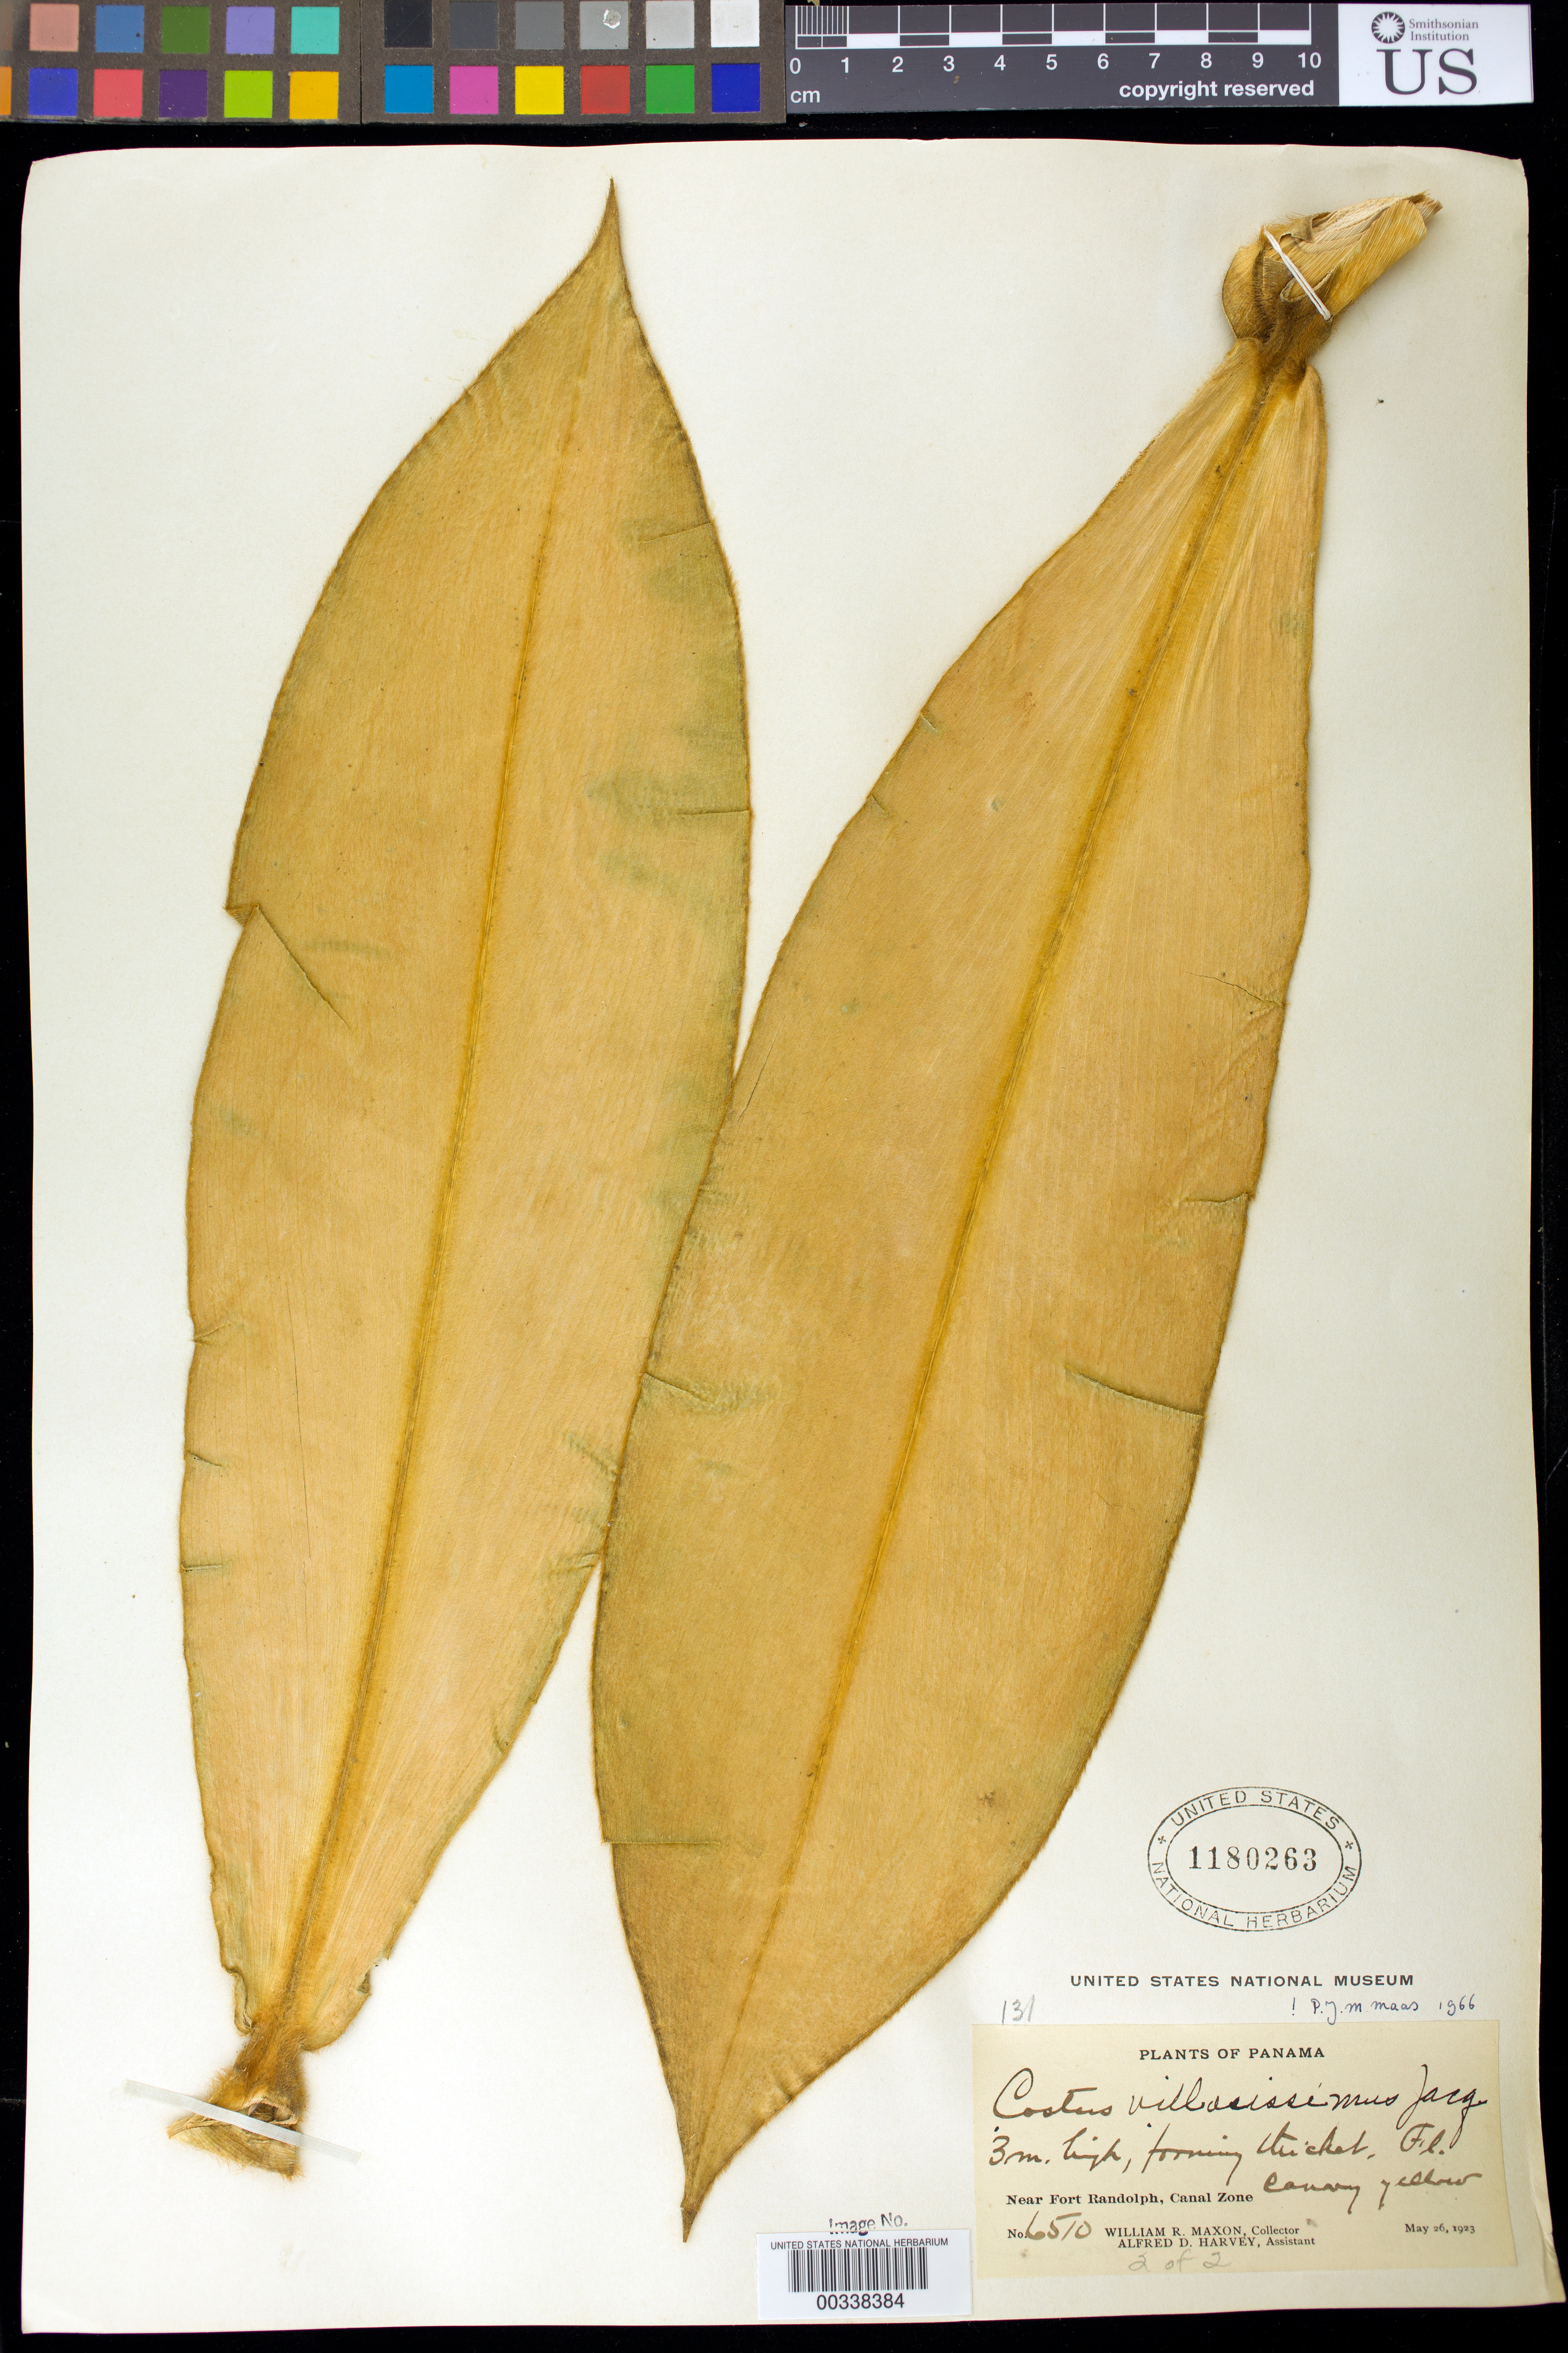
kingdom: Plantae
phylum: Tracheophyta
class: Liliopsida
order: Zingiberales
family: Costaceae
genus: Costus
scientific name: Costus villosissimus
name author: Jacq.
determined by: Maas, Paul J. M.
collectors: W. R. Maxon & A. D. Harvey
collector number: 6510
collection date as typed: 26 May 1923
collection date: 1923-05-26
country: Panama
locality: Near Fort Randolph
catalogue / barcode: US 1180263